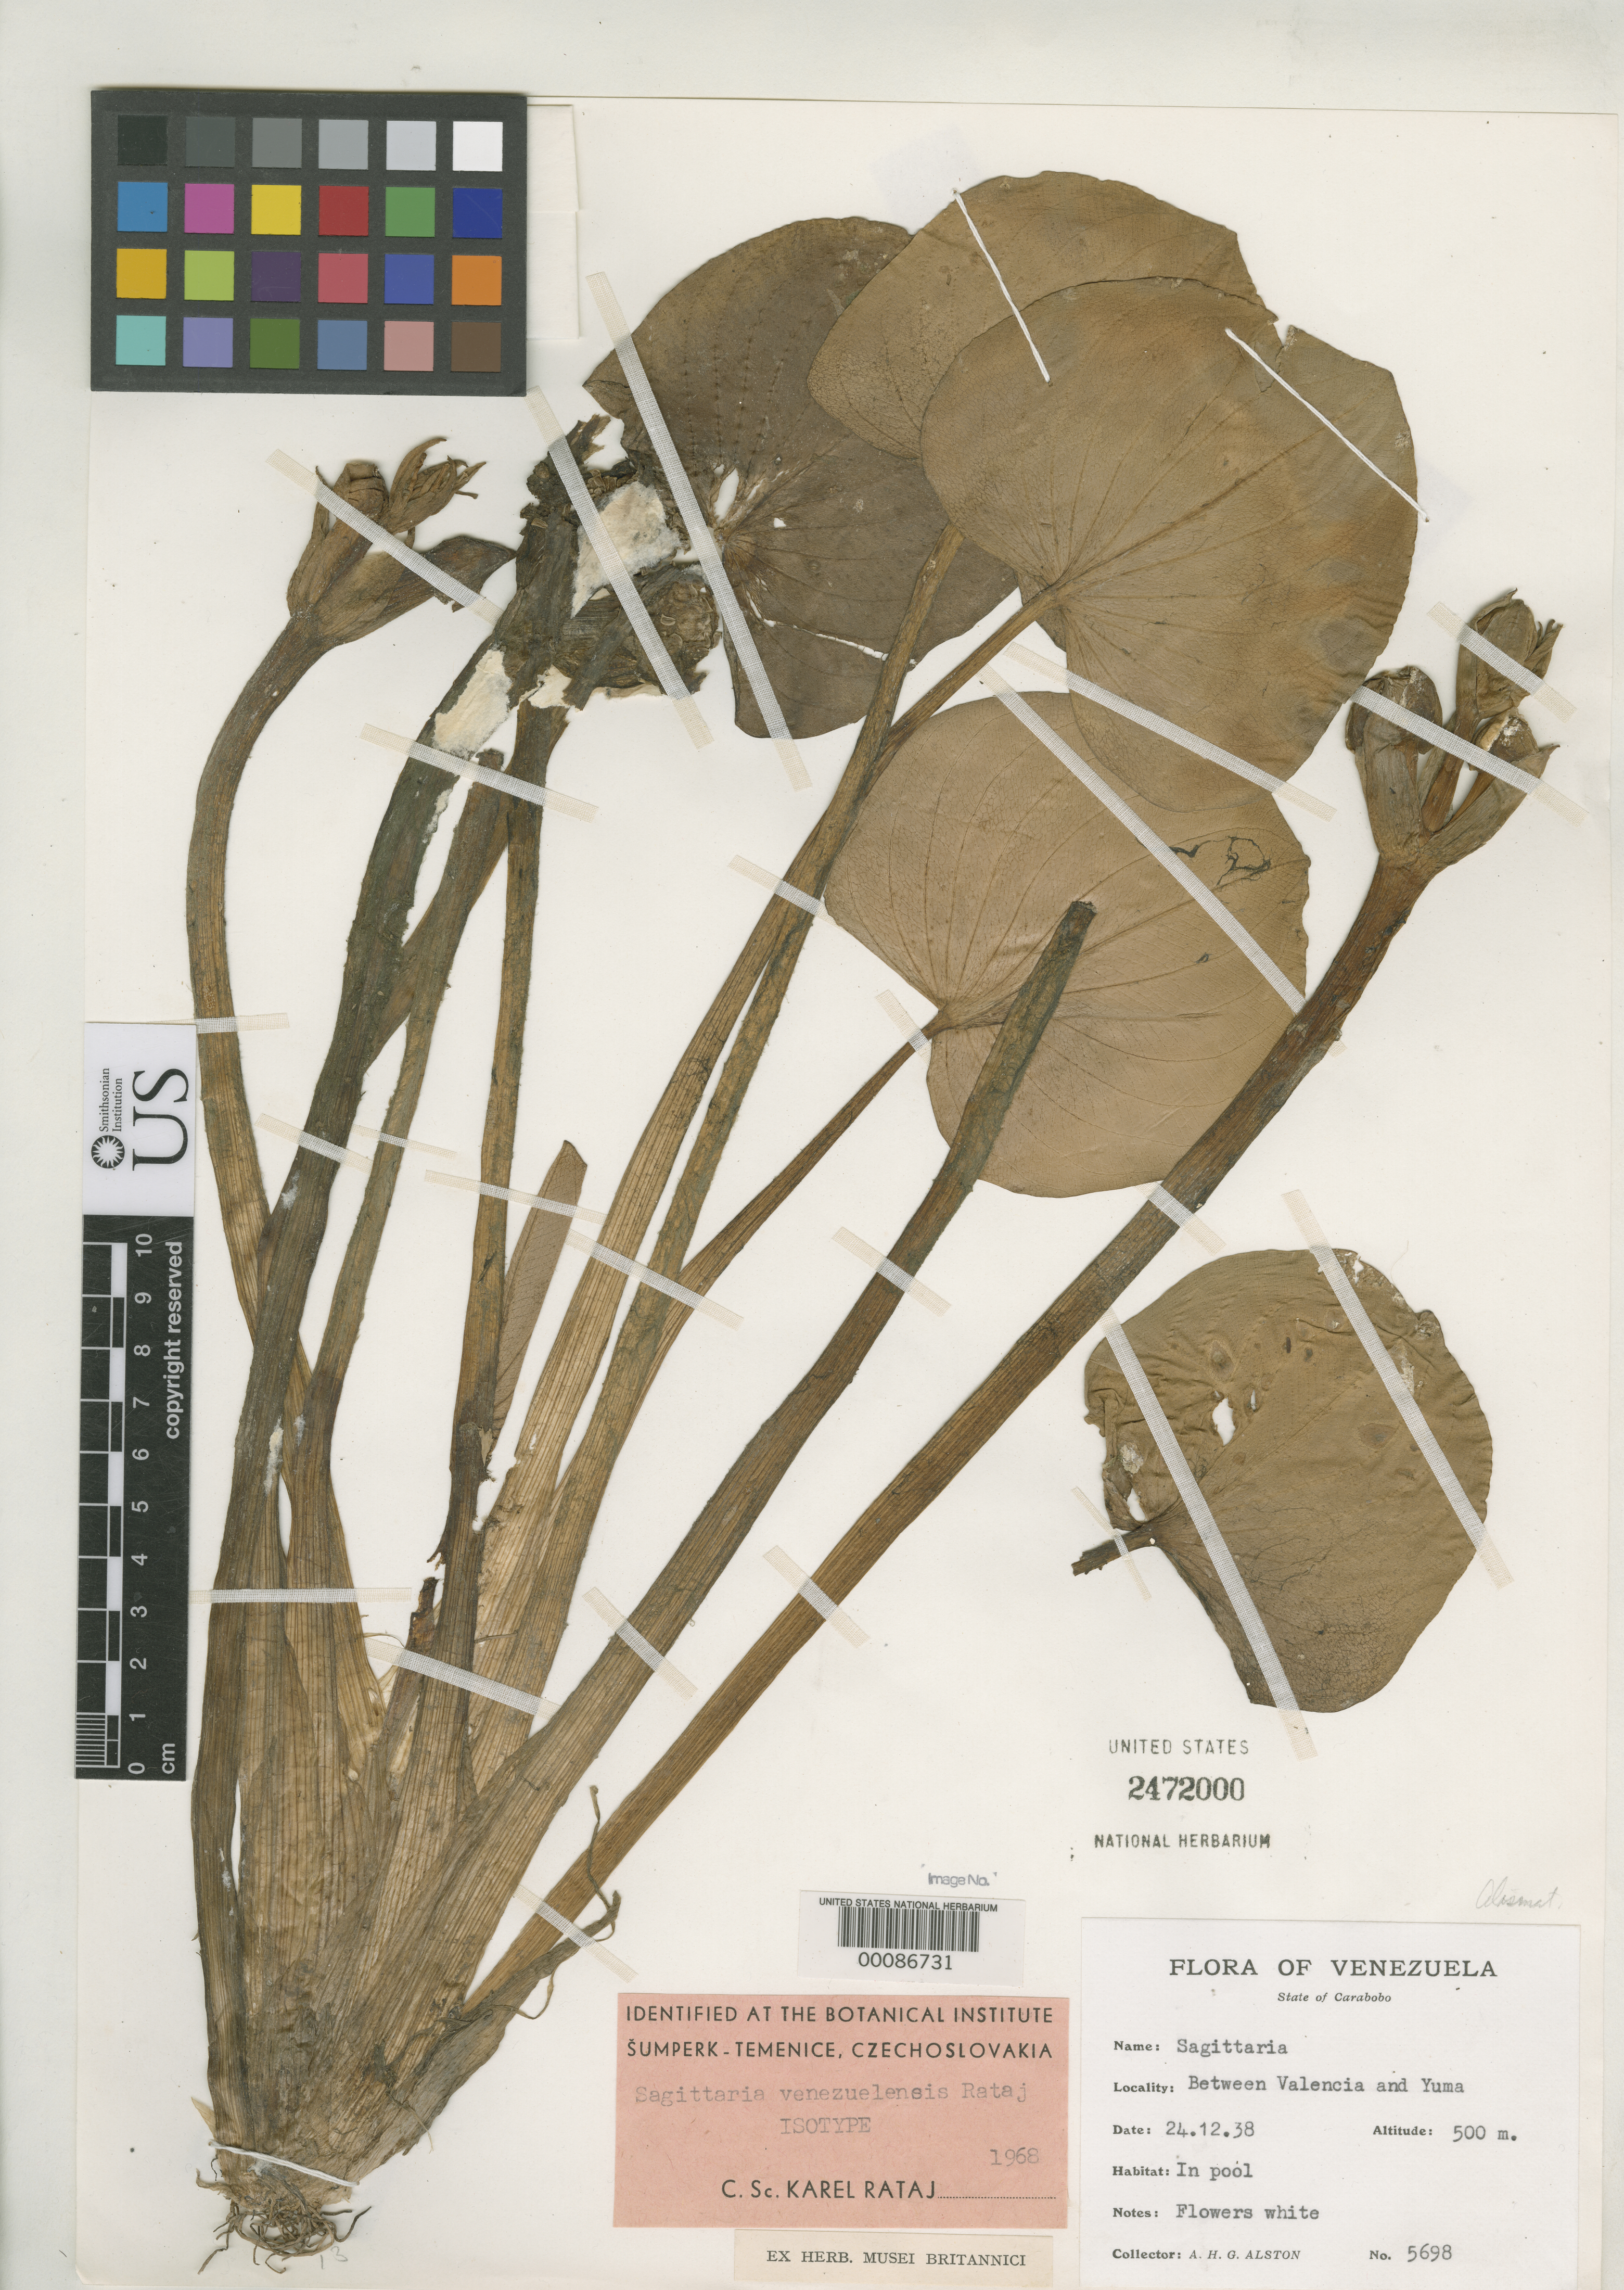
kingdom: Plantae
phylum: Tracheophyta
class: Liliopsida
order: Alismatales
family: Alismataceae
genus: Sagittaria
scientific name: Sagittaria venezuelensis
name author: Rataj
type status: Isotype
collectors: A. H. Alston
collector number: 5698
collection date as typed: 24 Dec 1938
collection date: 1938-12-24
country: Venezuela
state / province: Guárico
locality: Between Valencia and Yuma, Calaboza.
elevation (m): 500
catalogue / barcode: US 2472000